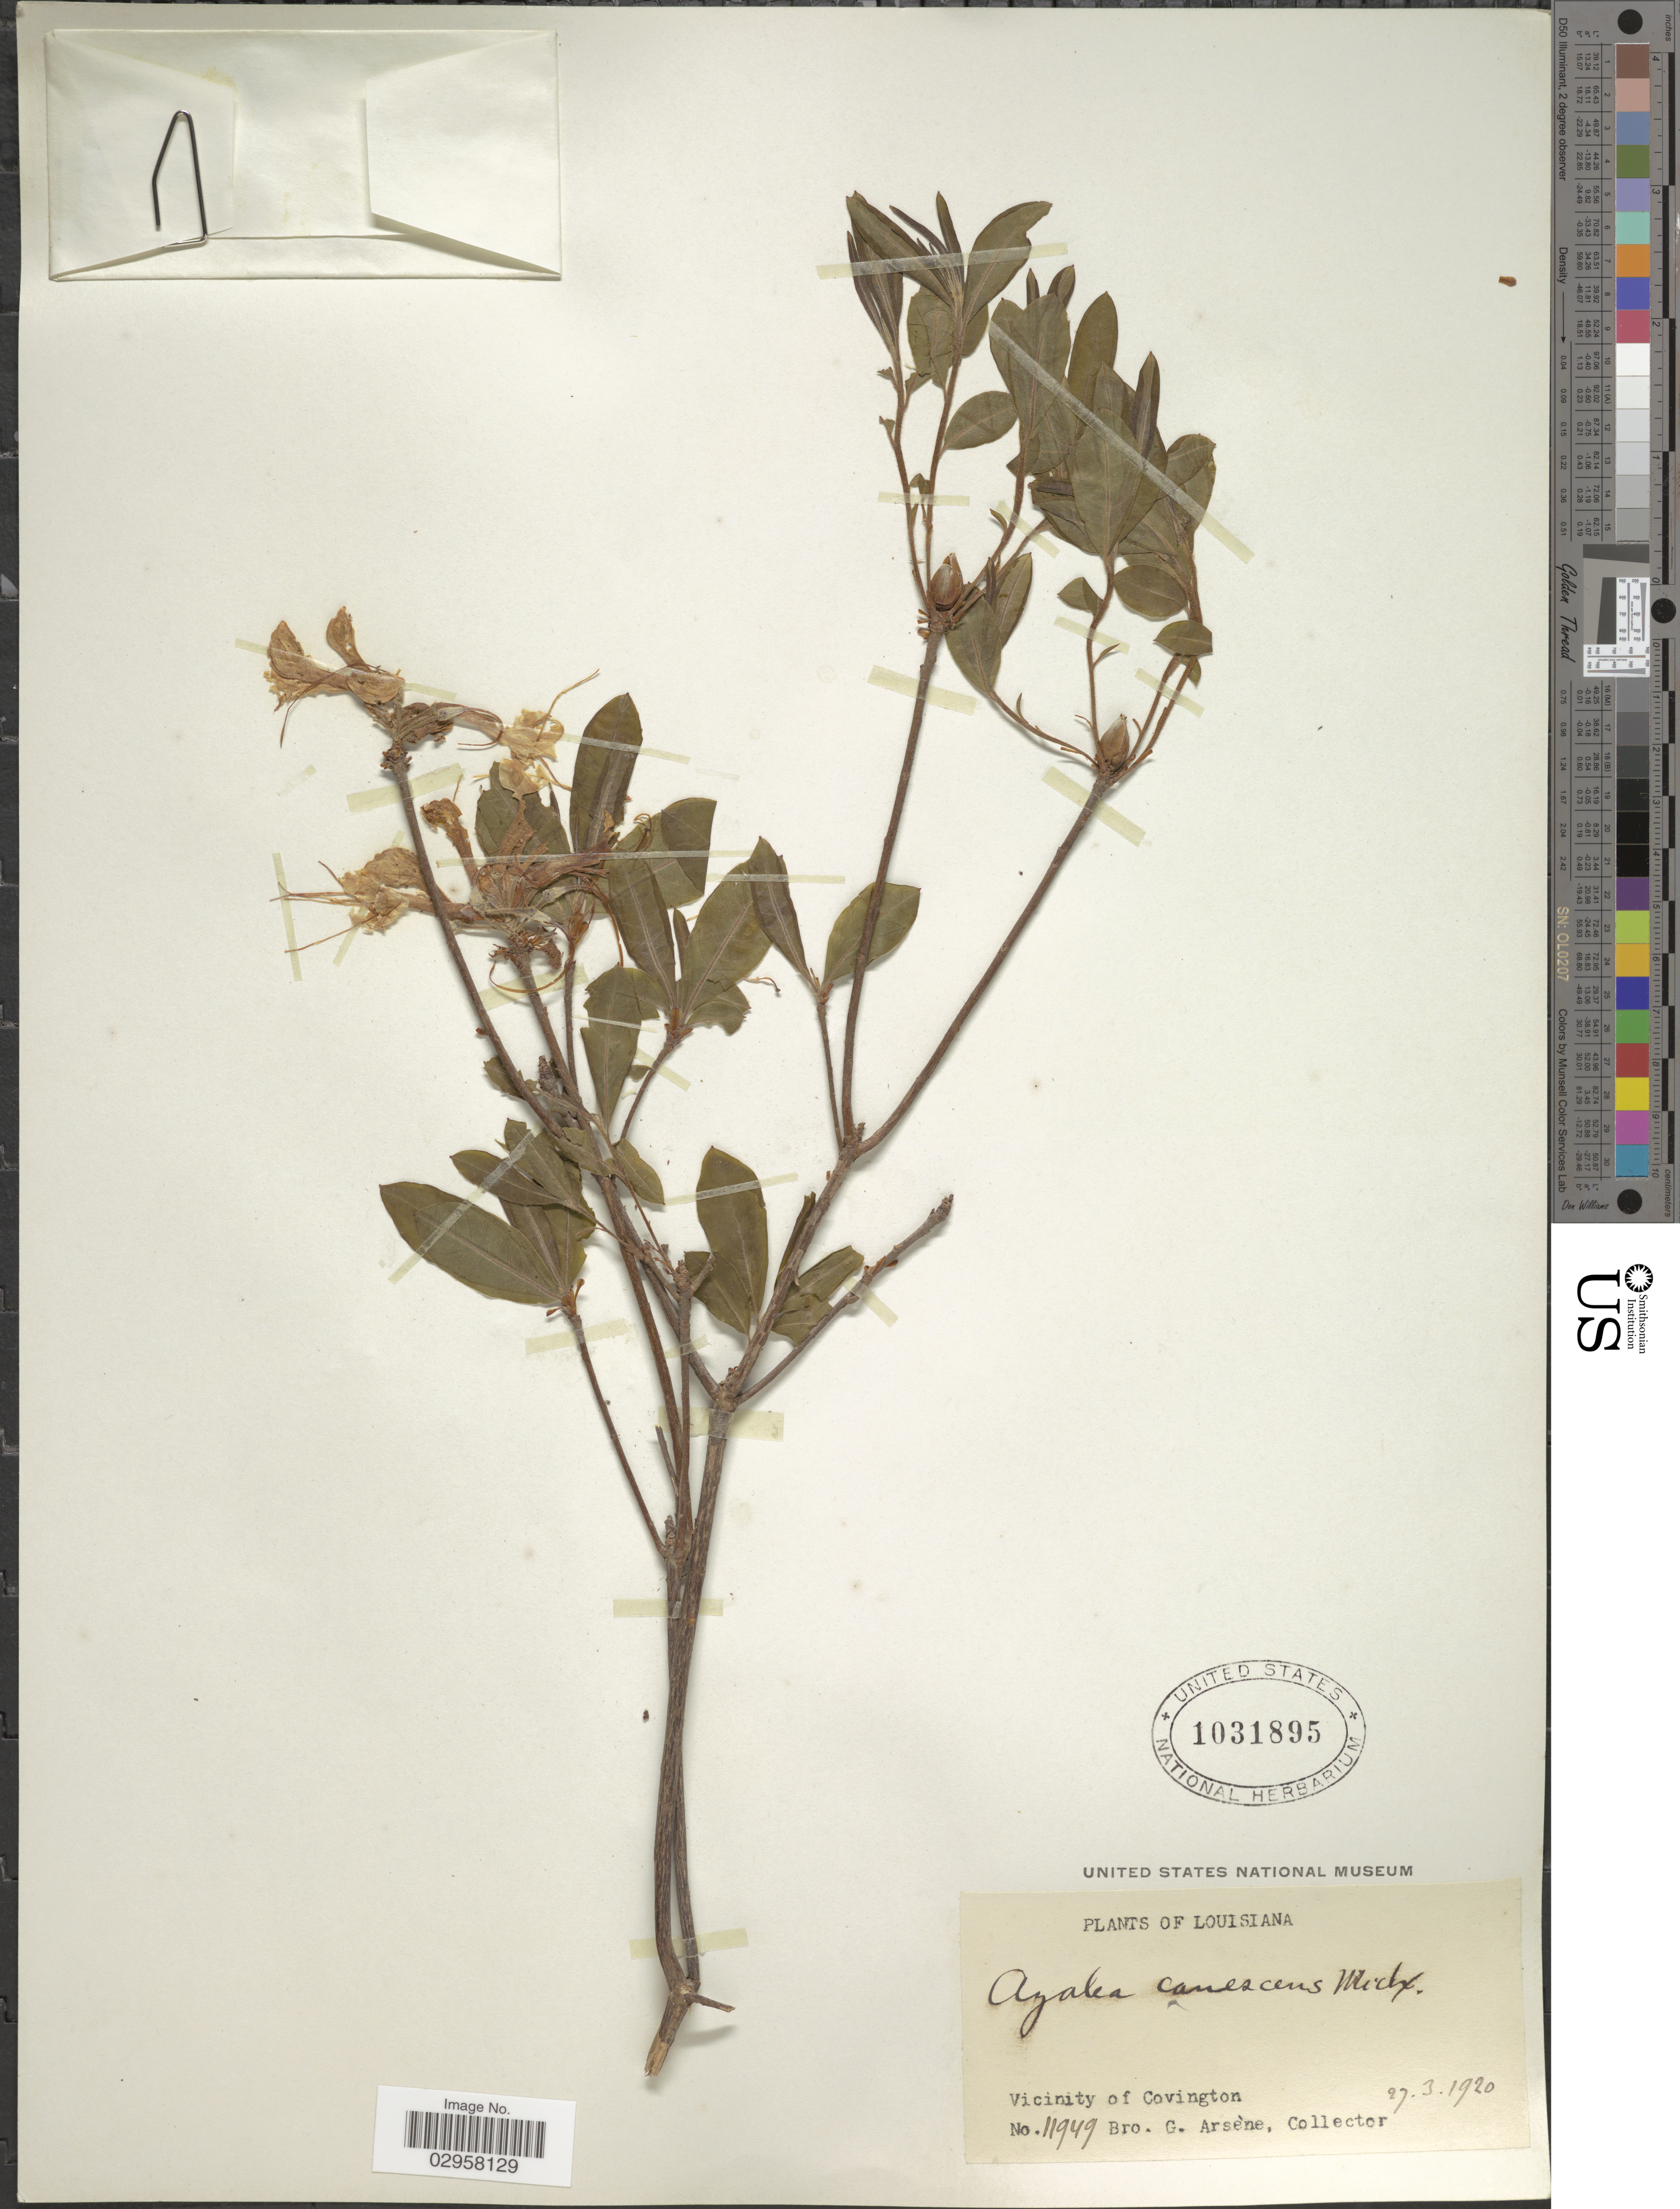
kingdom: Plantae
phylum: Tracheophyta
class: Magnoliopsida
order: Ericales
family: Ericaceae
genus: Rhododendron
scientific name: Rhododendron canescens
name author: (Michx.) Sweet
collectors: Bro. G. Arsène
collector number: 11949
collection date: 1920-03-27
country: United States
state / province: Louisiana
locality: Vicinity of Covington.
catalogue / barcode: US 1031895